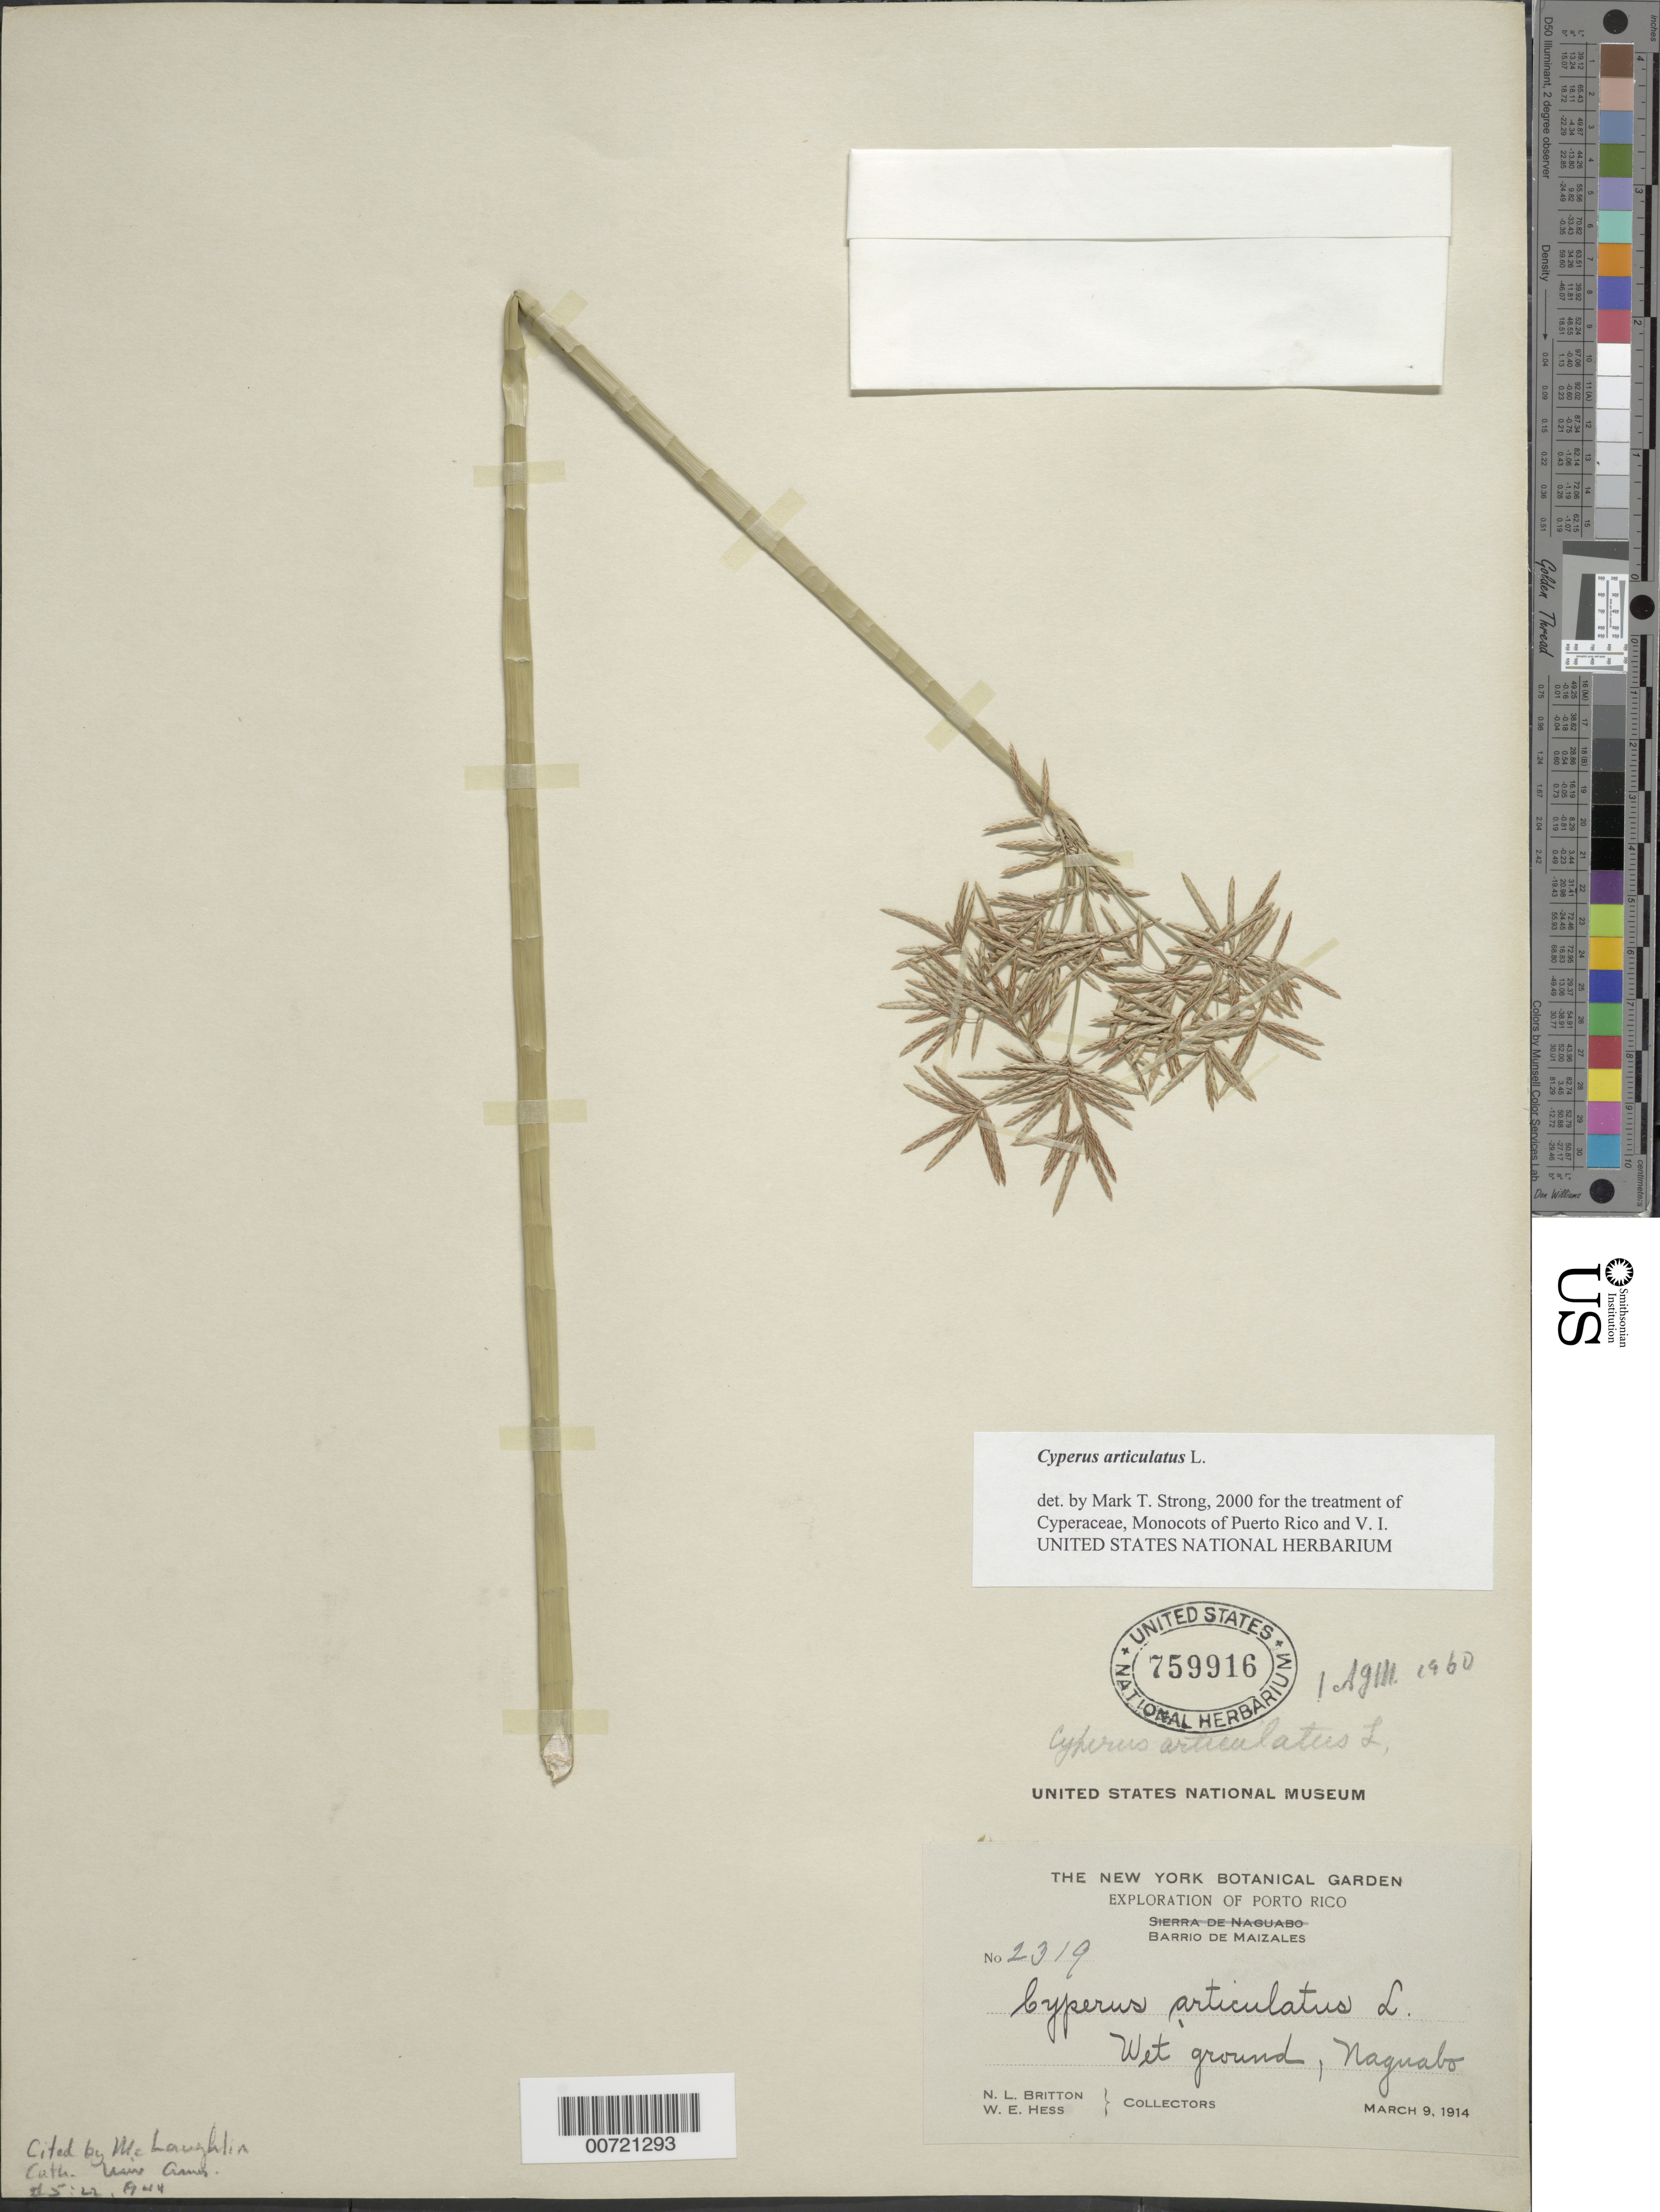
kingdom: Plantae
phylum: Tracheophyta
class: Liliopsida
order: Poales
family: Cyperaceae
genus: Cyperus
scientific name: Cyperus articulatus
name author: L.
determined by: Strong, M. T., (US), Smithsonian Institution - National Museum of Natural History (UNITED STATES)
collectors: N. Britton & W. Hess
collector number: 2319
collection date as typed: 09 Mar 1914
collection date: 1914-03-09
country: Puerto Rico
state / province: Naguabo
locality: Naguabo.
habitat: Wet ground.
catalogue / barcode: US 759916